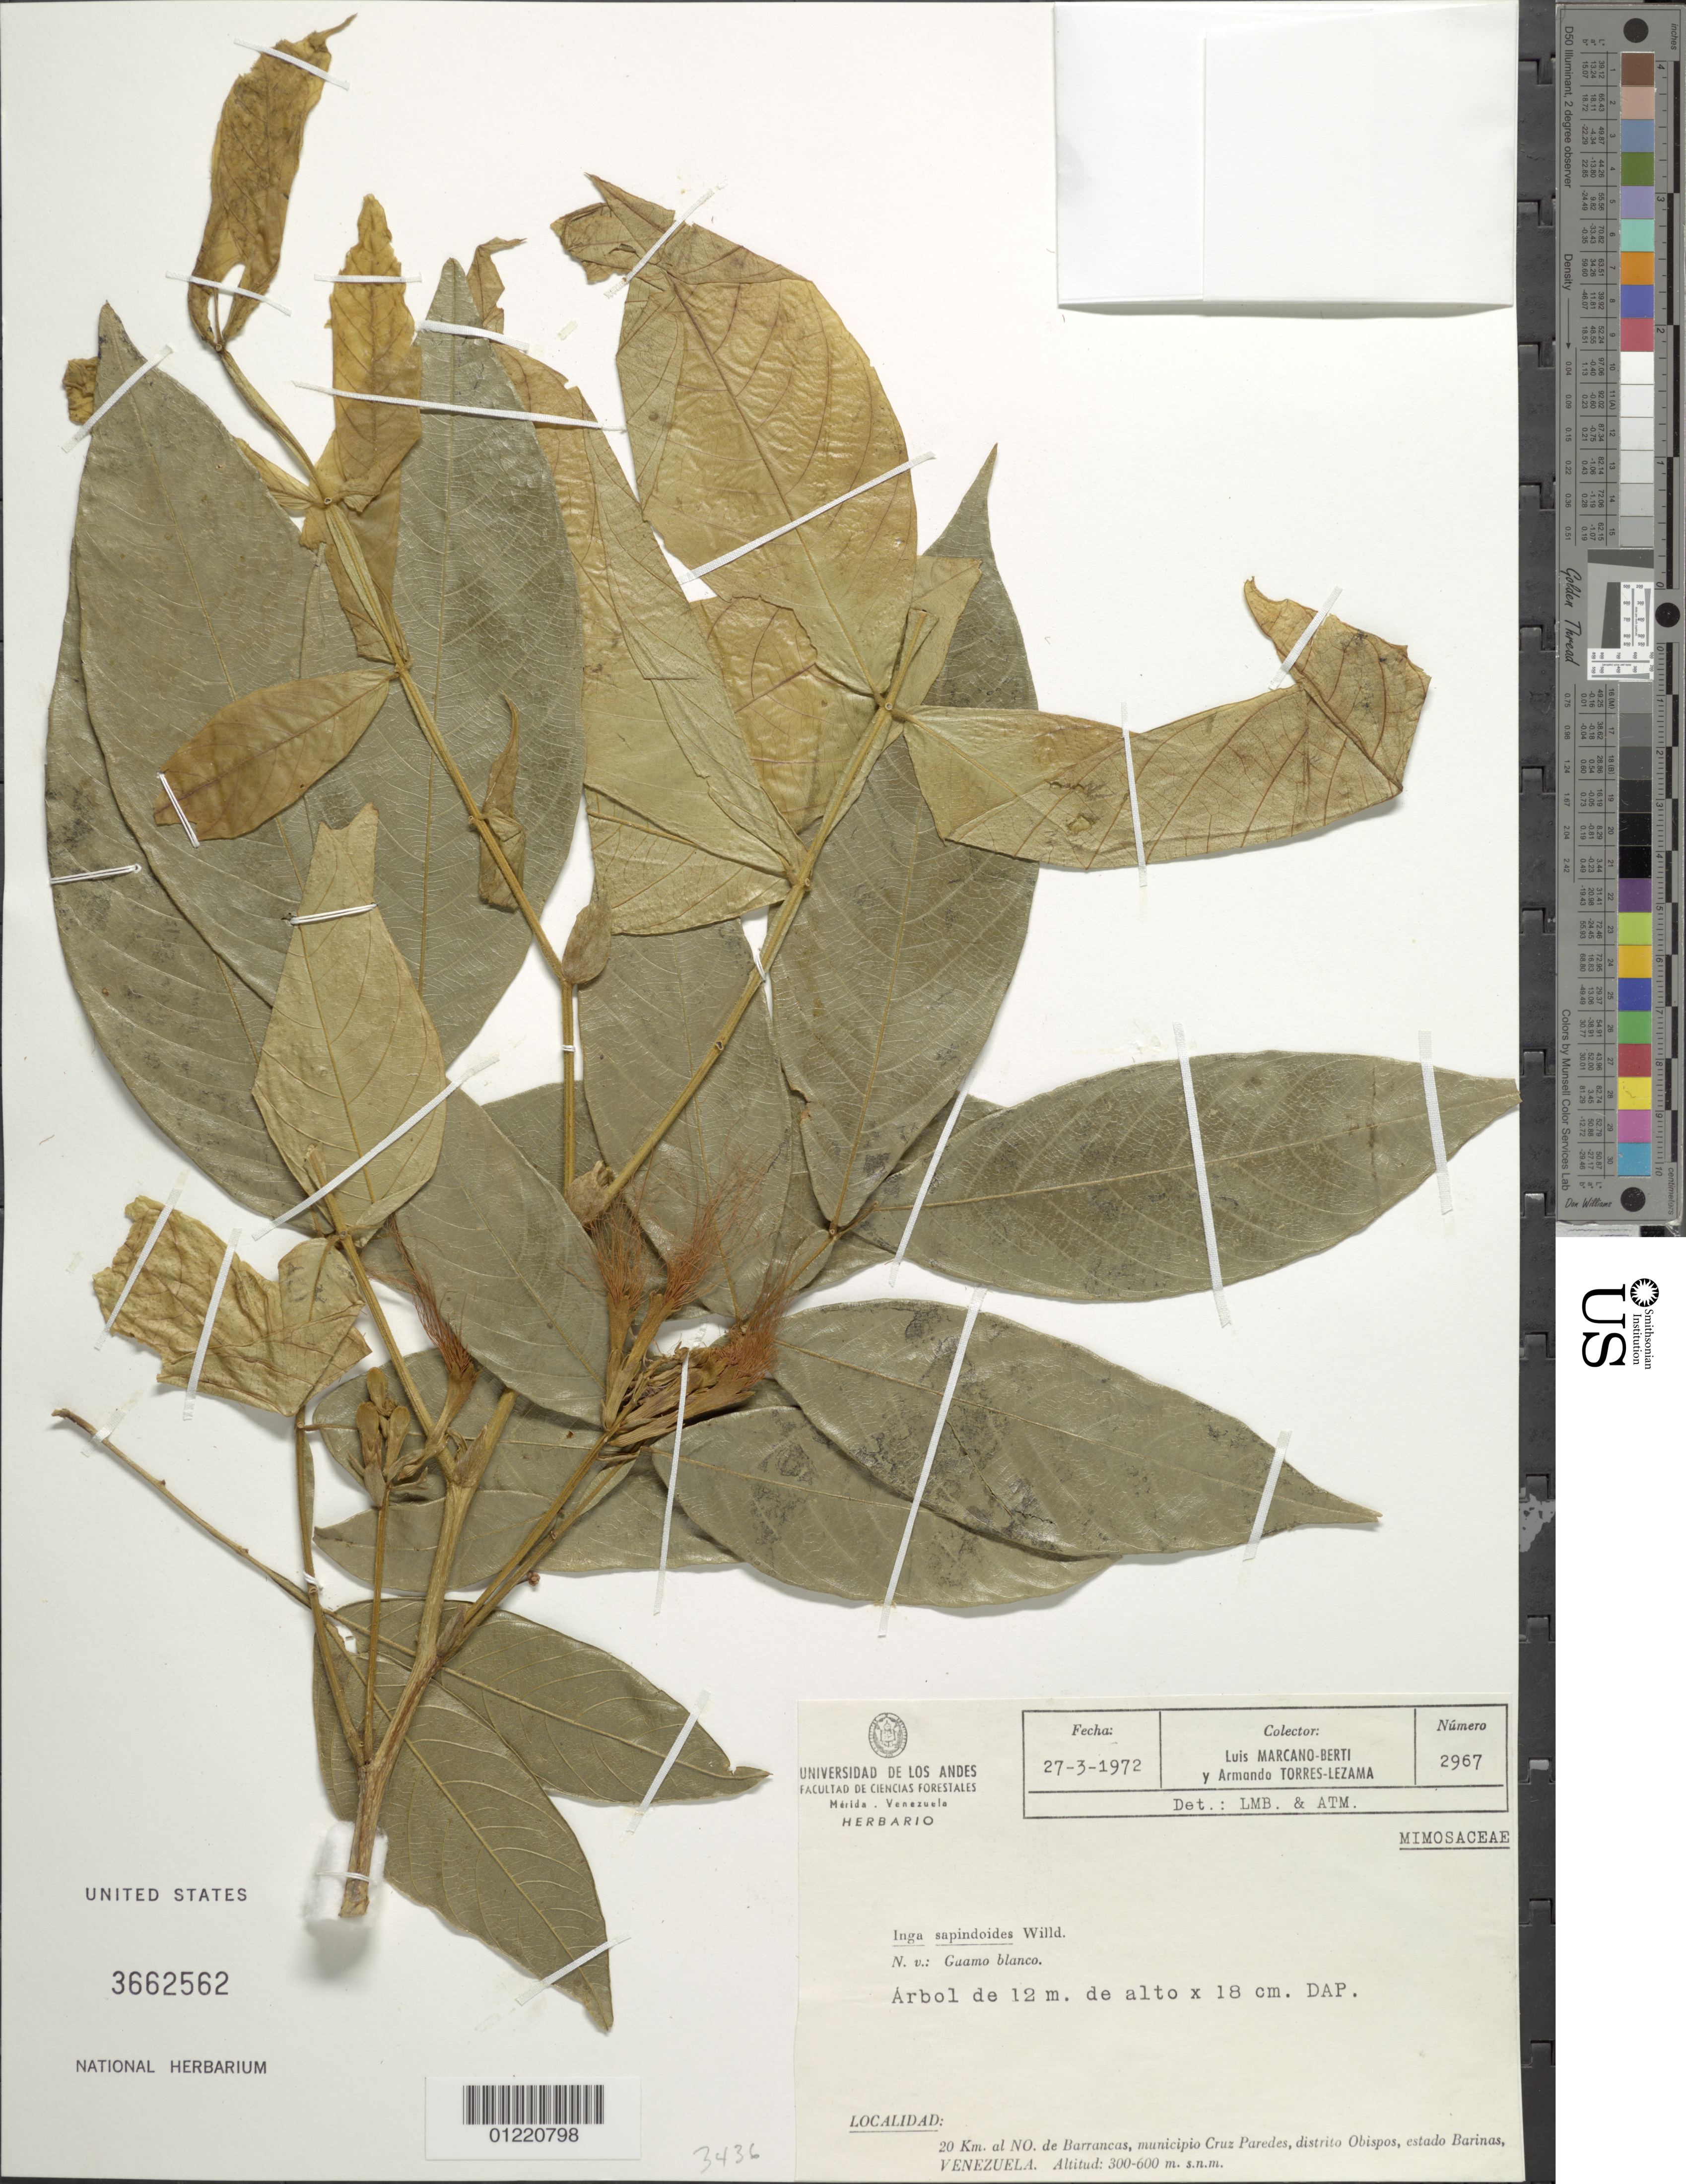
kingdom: Plantae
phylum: Tracheophyta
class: Magnoliopsida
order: Fabales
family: Fabaceae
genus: Inga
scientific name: Inga sapindoides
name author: Willd.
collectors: L. Marcano-Berti & A. Torres-Lezama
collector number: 2967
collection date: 1972-03-27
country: Venezuela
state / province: Barinas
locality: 20 km al norte de Barrancas, muncipio Cruz Paredes, distritio Obispos.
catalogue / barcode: US 3662562